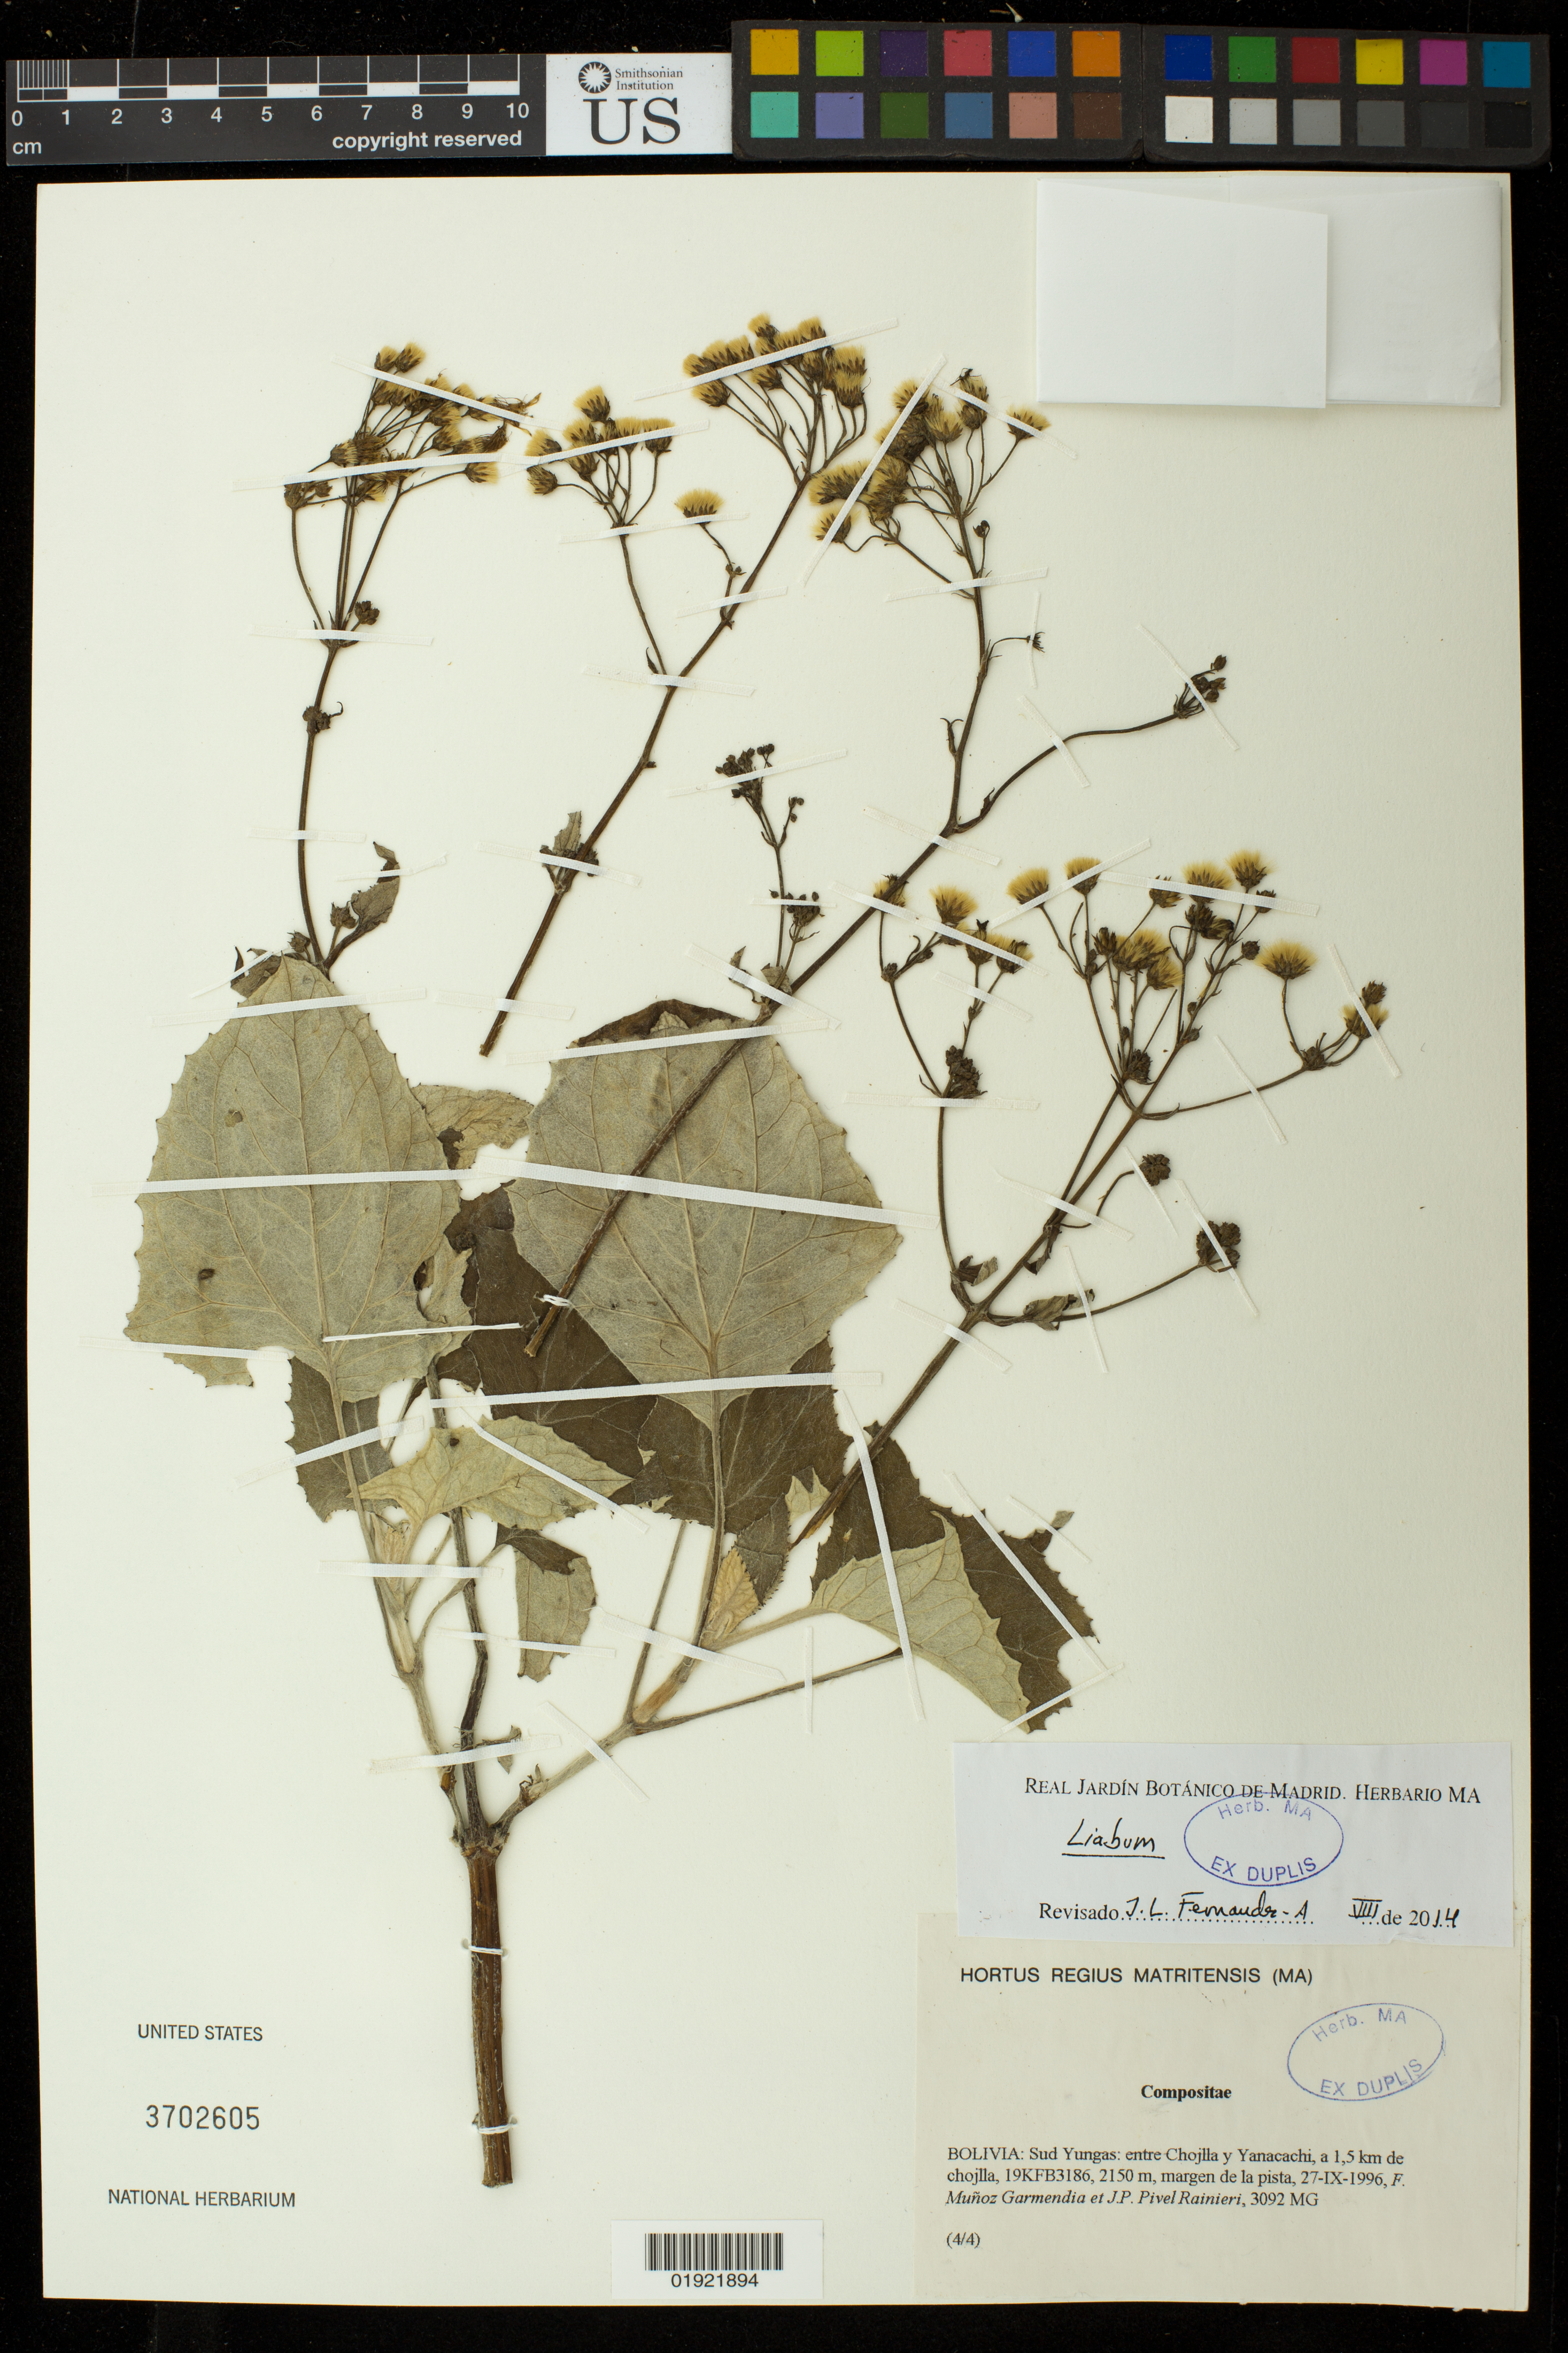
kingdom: Plantae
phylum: Tracheophyta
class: Magnoliopsida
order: Asterales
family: Asteraceae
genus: Liabum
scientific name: Liabum sp.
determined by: Fernández-Alonso, J. L.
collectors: F. Muñoz Garmendia & J. Rainieri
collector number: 3092 MG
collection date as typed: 27-IX-1996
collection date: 1996-09-27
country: Bolivia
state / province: La Paz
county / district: Sud Yungas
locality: entre Chojlla y Yanacachi, a 1,5 km de chojlla, 19KFB3186, margen de la pista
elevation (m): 2150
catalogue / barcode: US 3702605